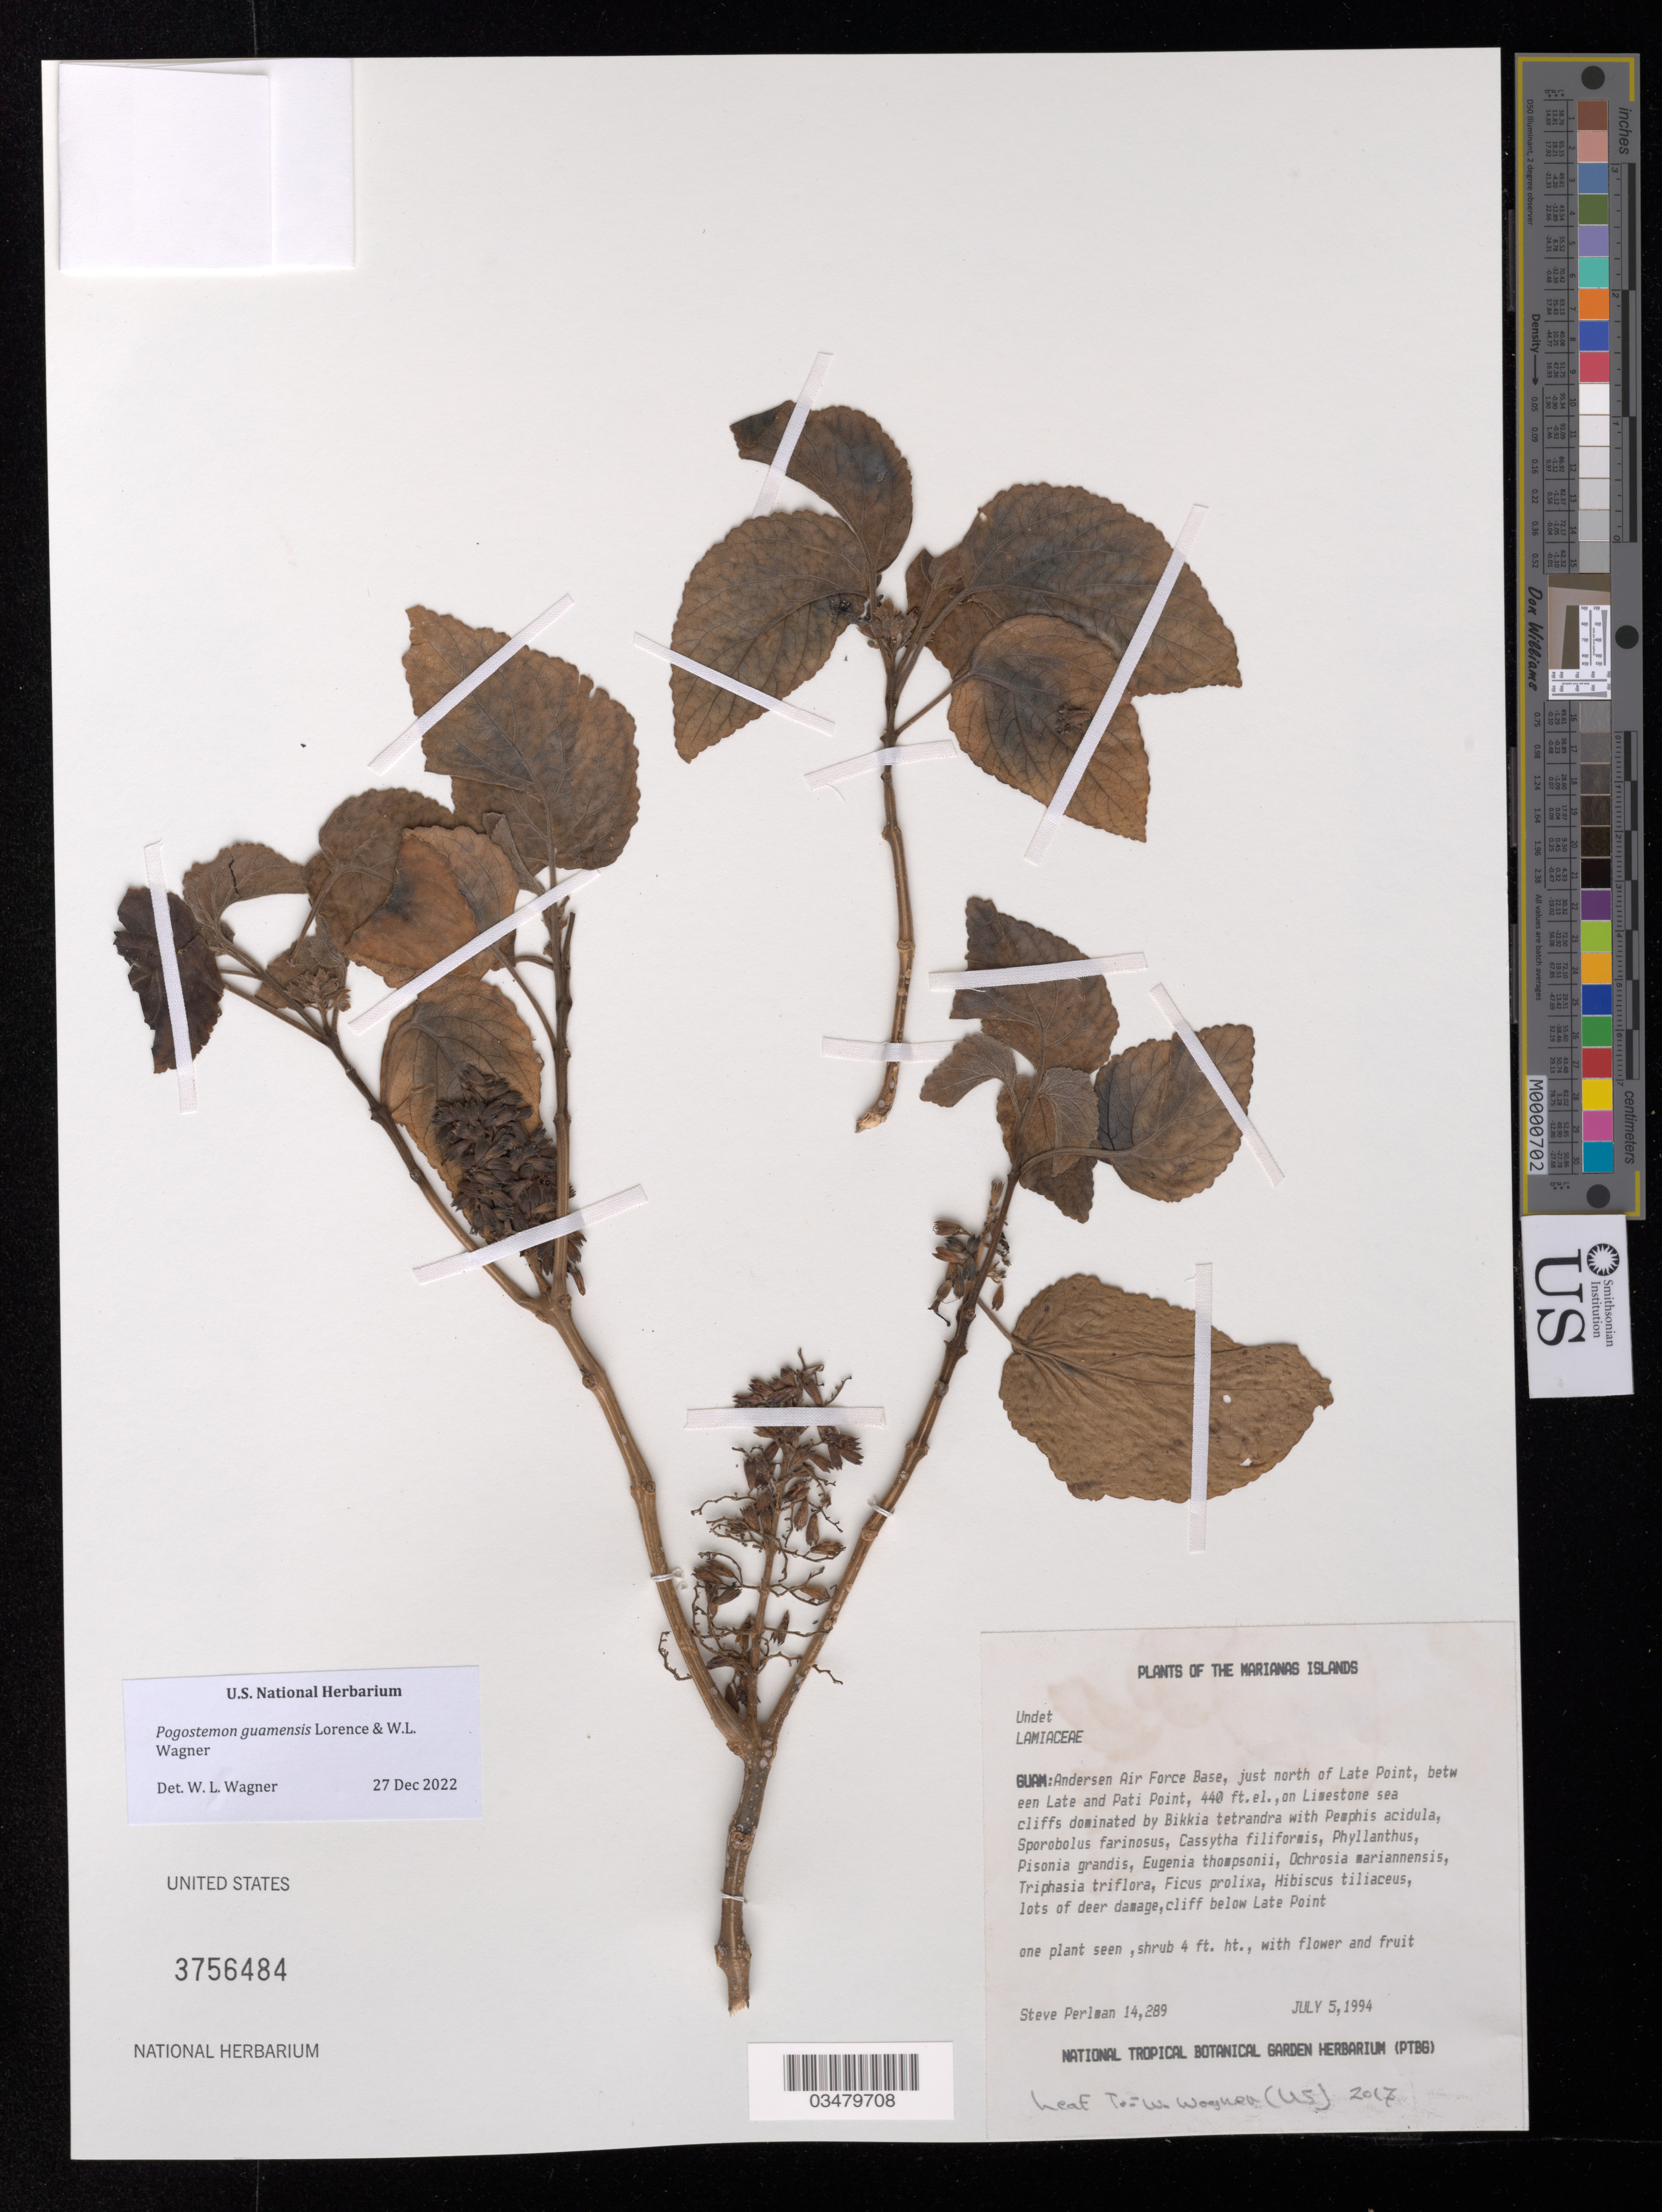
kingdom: Plantae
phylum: Tracheophyta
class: Magnoliopsida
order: Lamiales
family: Lamiaceae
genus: Pogostemon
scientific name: Pogostemon guamensis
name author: Lorence & W.L. Wagner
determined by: Wagner, W. L., (BOT), Smithsonian Institution - National Museum of Natural History (UNITED STATES)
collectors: S. P. Perlman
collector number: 14289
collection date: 1994-07-05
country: Guam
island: Guam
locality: Andersen Air Force Base, just north of Late Point, between Late and Pati Point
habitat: Limestone sea cliffs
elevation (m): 134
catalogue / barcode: US 3756484